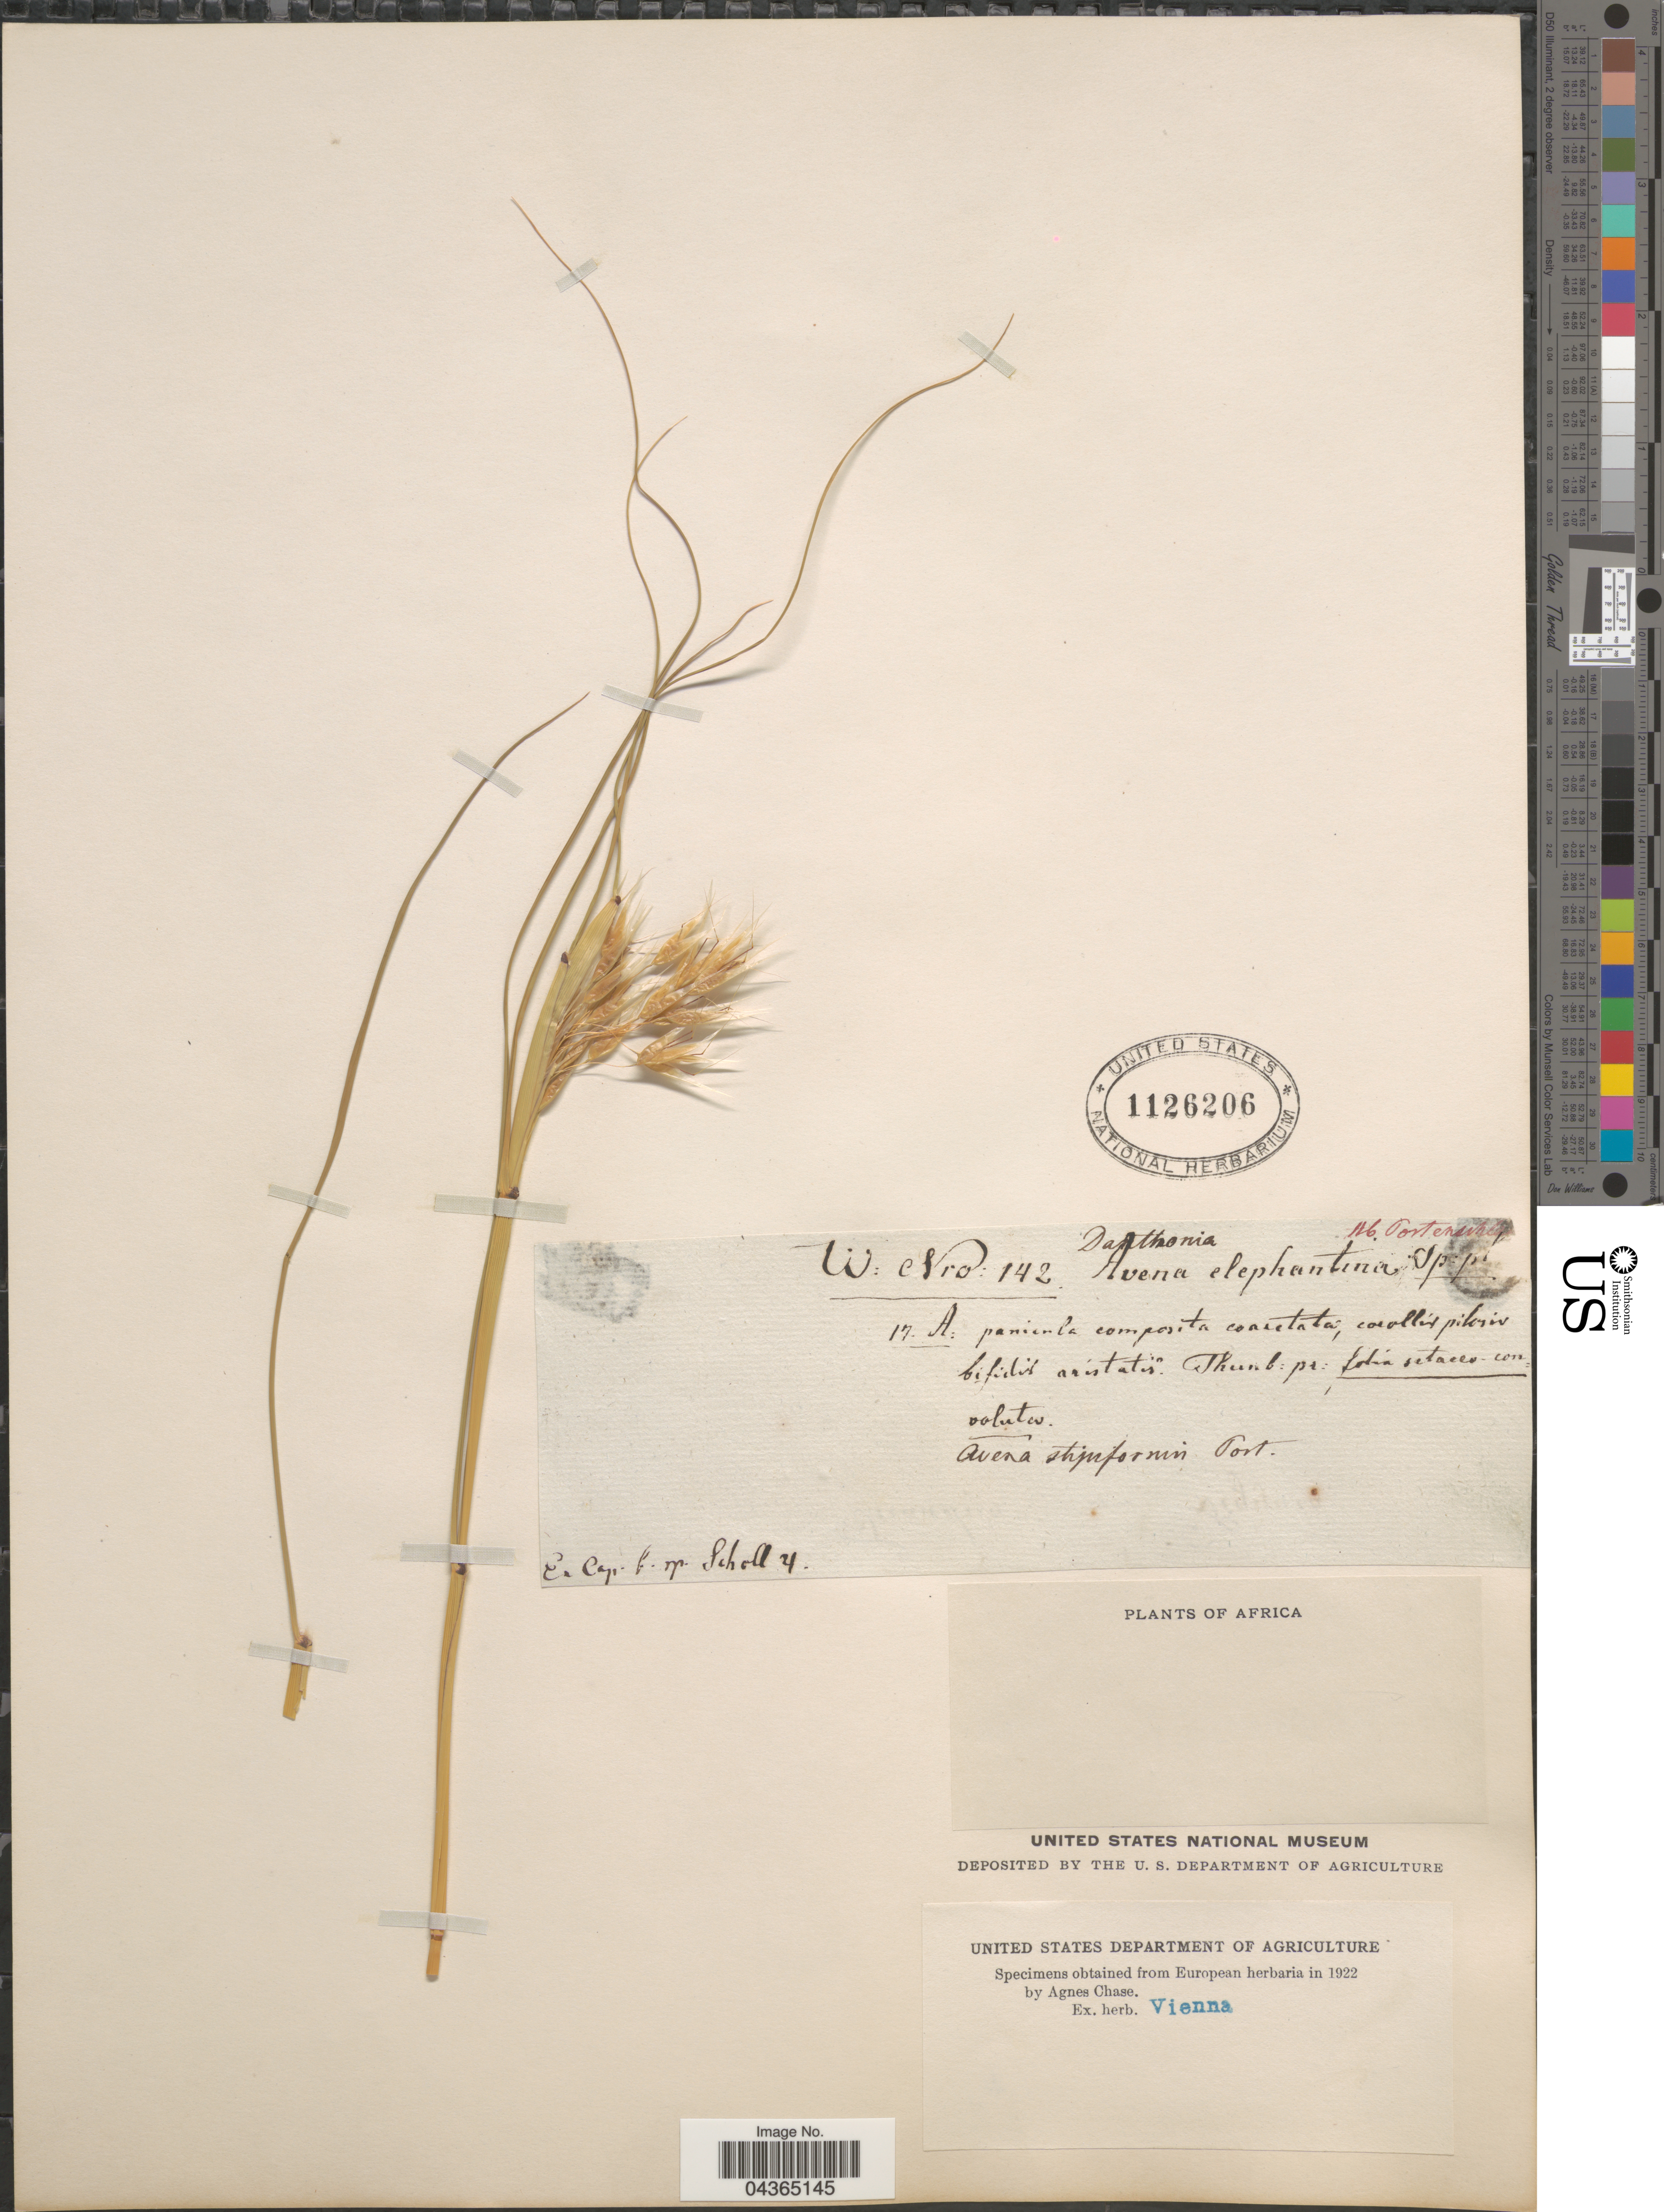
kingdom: Plantae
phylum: Tracheophyta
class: Liliopsida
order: Poales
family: Poaceae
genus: Pentameris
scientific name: Pentameris thuarii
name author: P. Beauv.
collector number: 17A?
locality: Africa.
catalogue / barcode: US 1126206